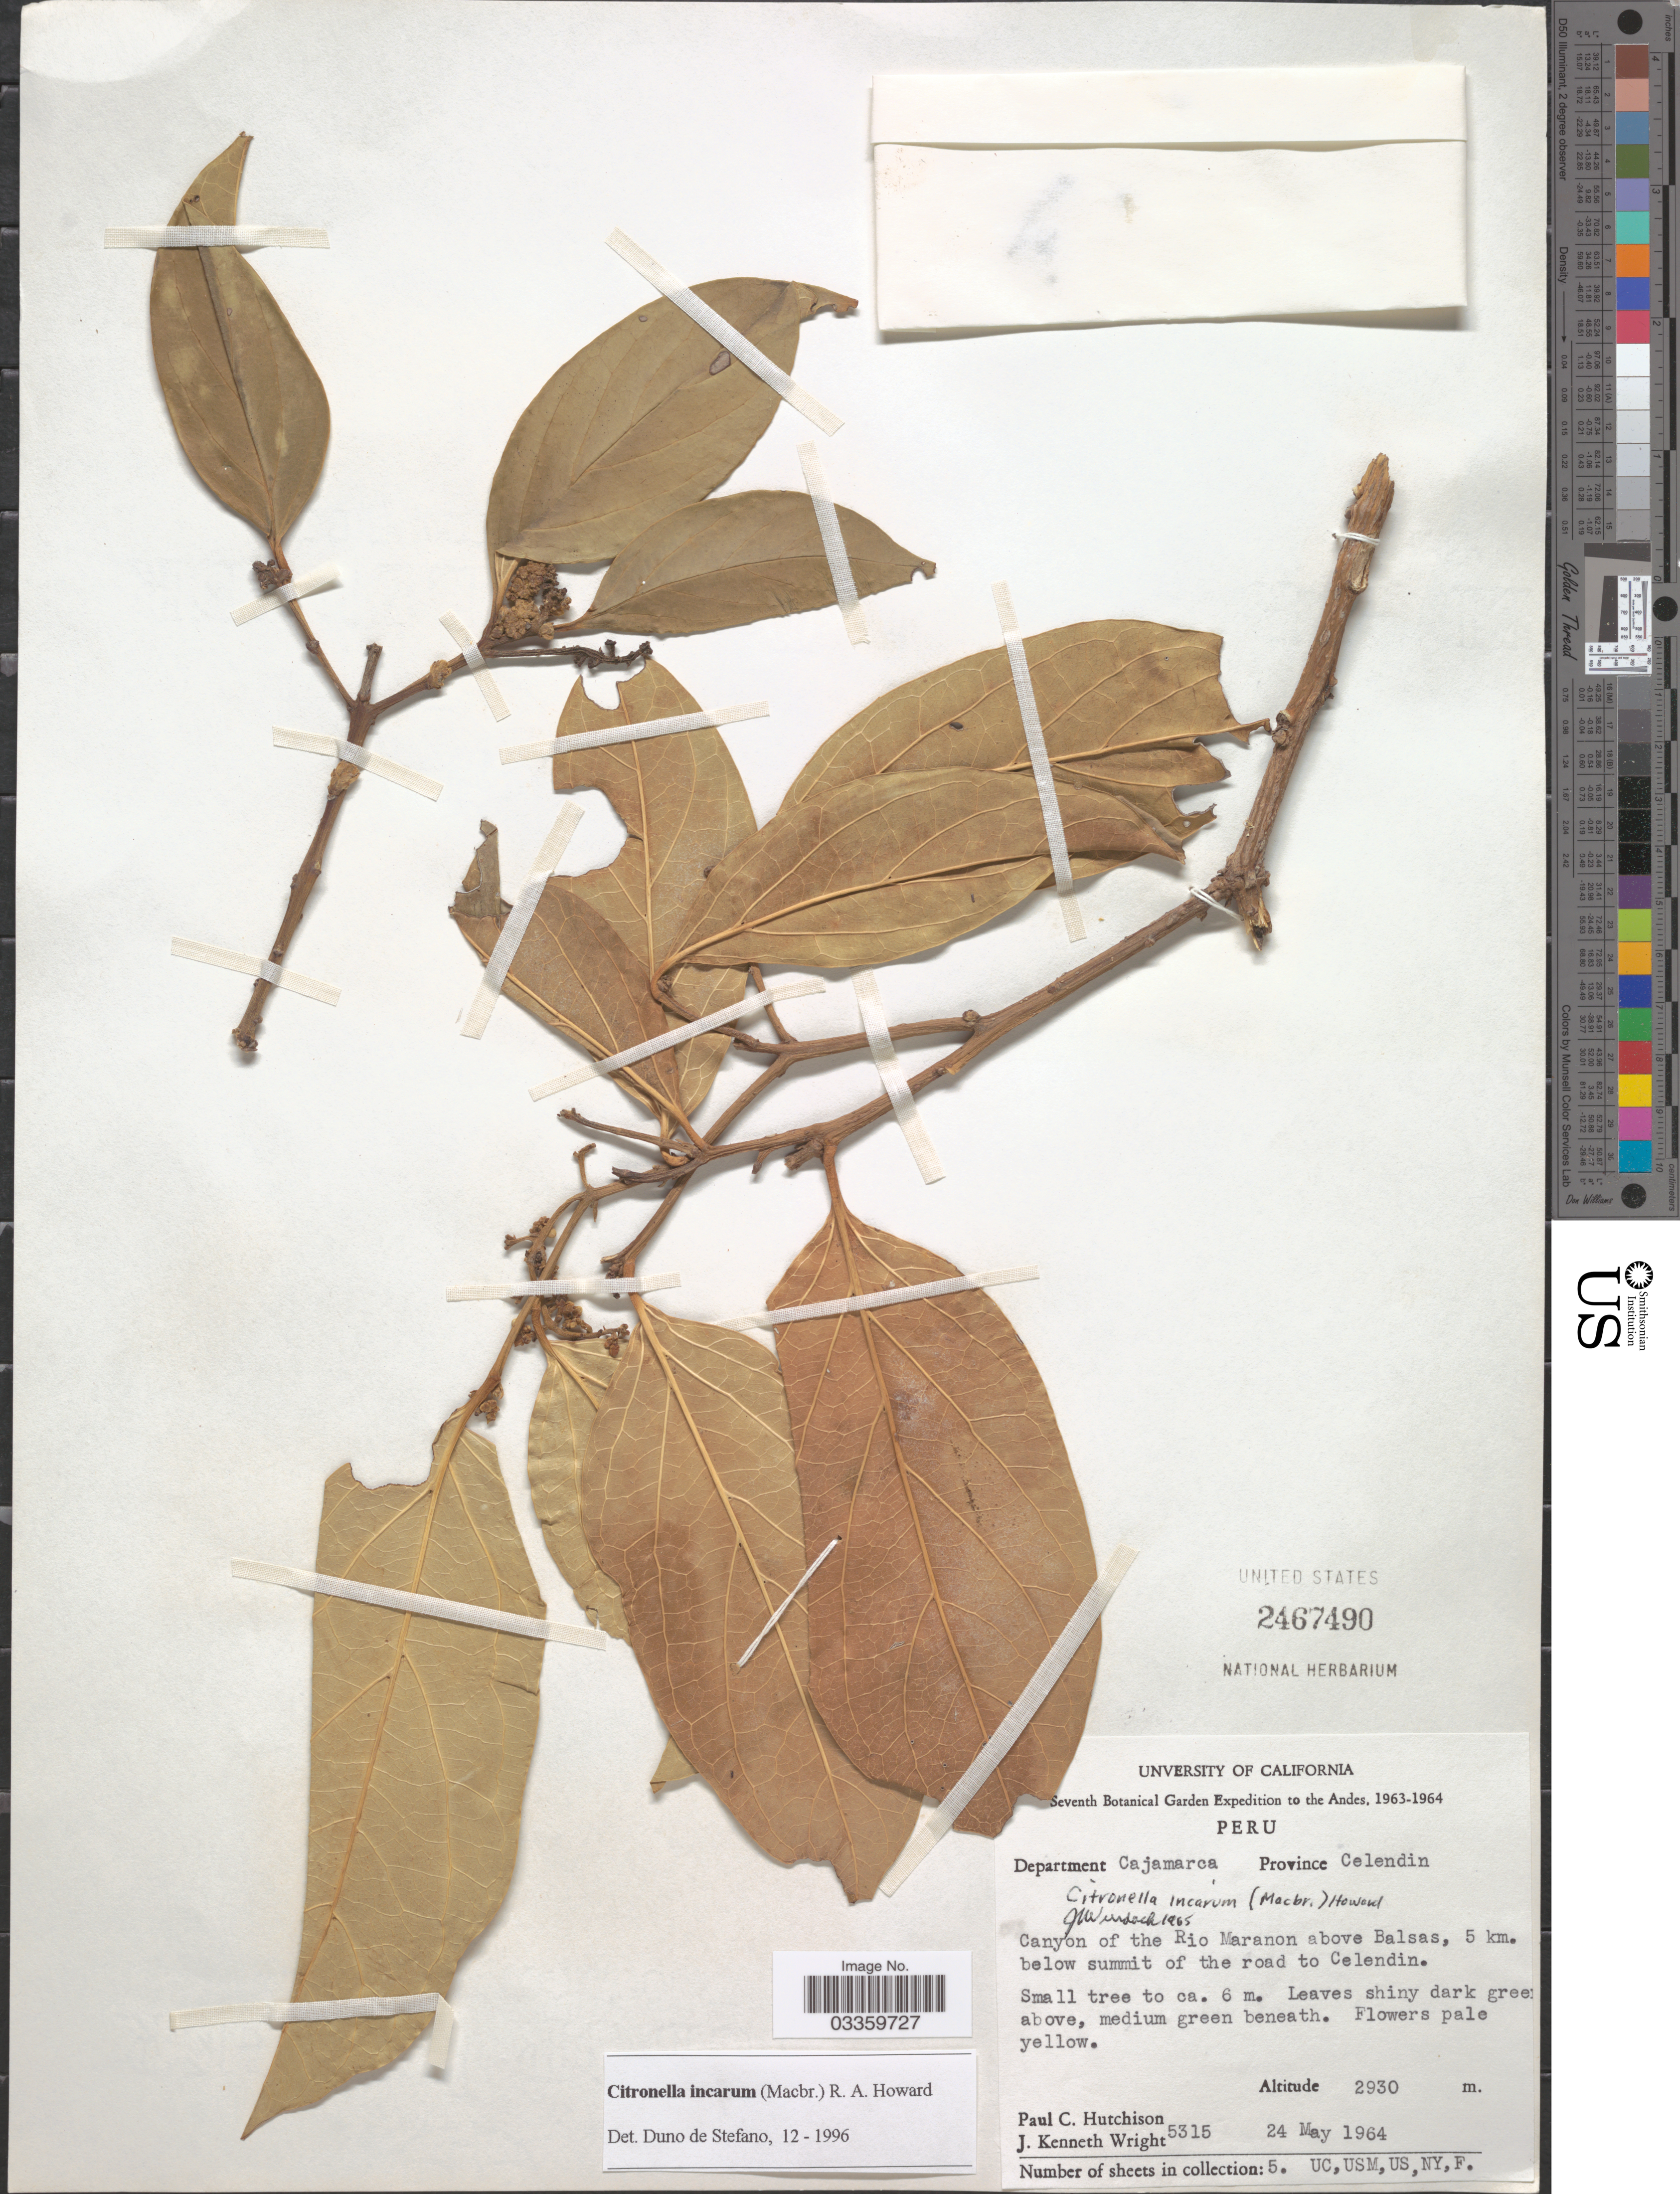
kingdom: Plantae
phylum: Tracheophyta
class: Magnoliopsida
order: Cardiopteridales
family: Cardiopteridaceae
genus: Citronella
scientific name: Citronella incarum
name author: (J.F. Macbr.) R.A. Howard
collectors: P. C. Hutchison & J. K. Wright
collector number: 5315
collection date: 1964-05-24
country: Peru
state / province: Cajamarca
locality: The Andes, Department Cajamarca, Province Celendin, Canyon of the Rio Maranon above Balsas, 5 km. below summit of the road to Celendin.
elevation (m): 2930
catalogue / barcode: US 2467490